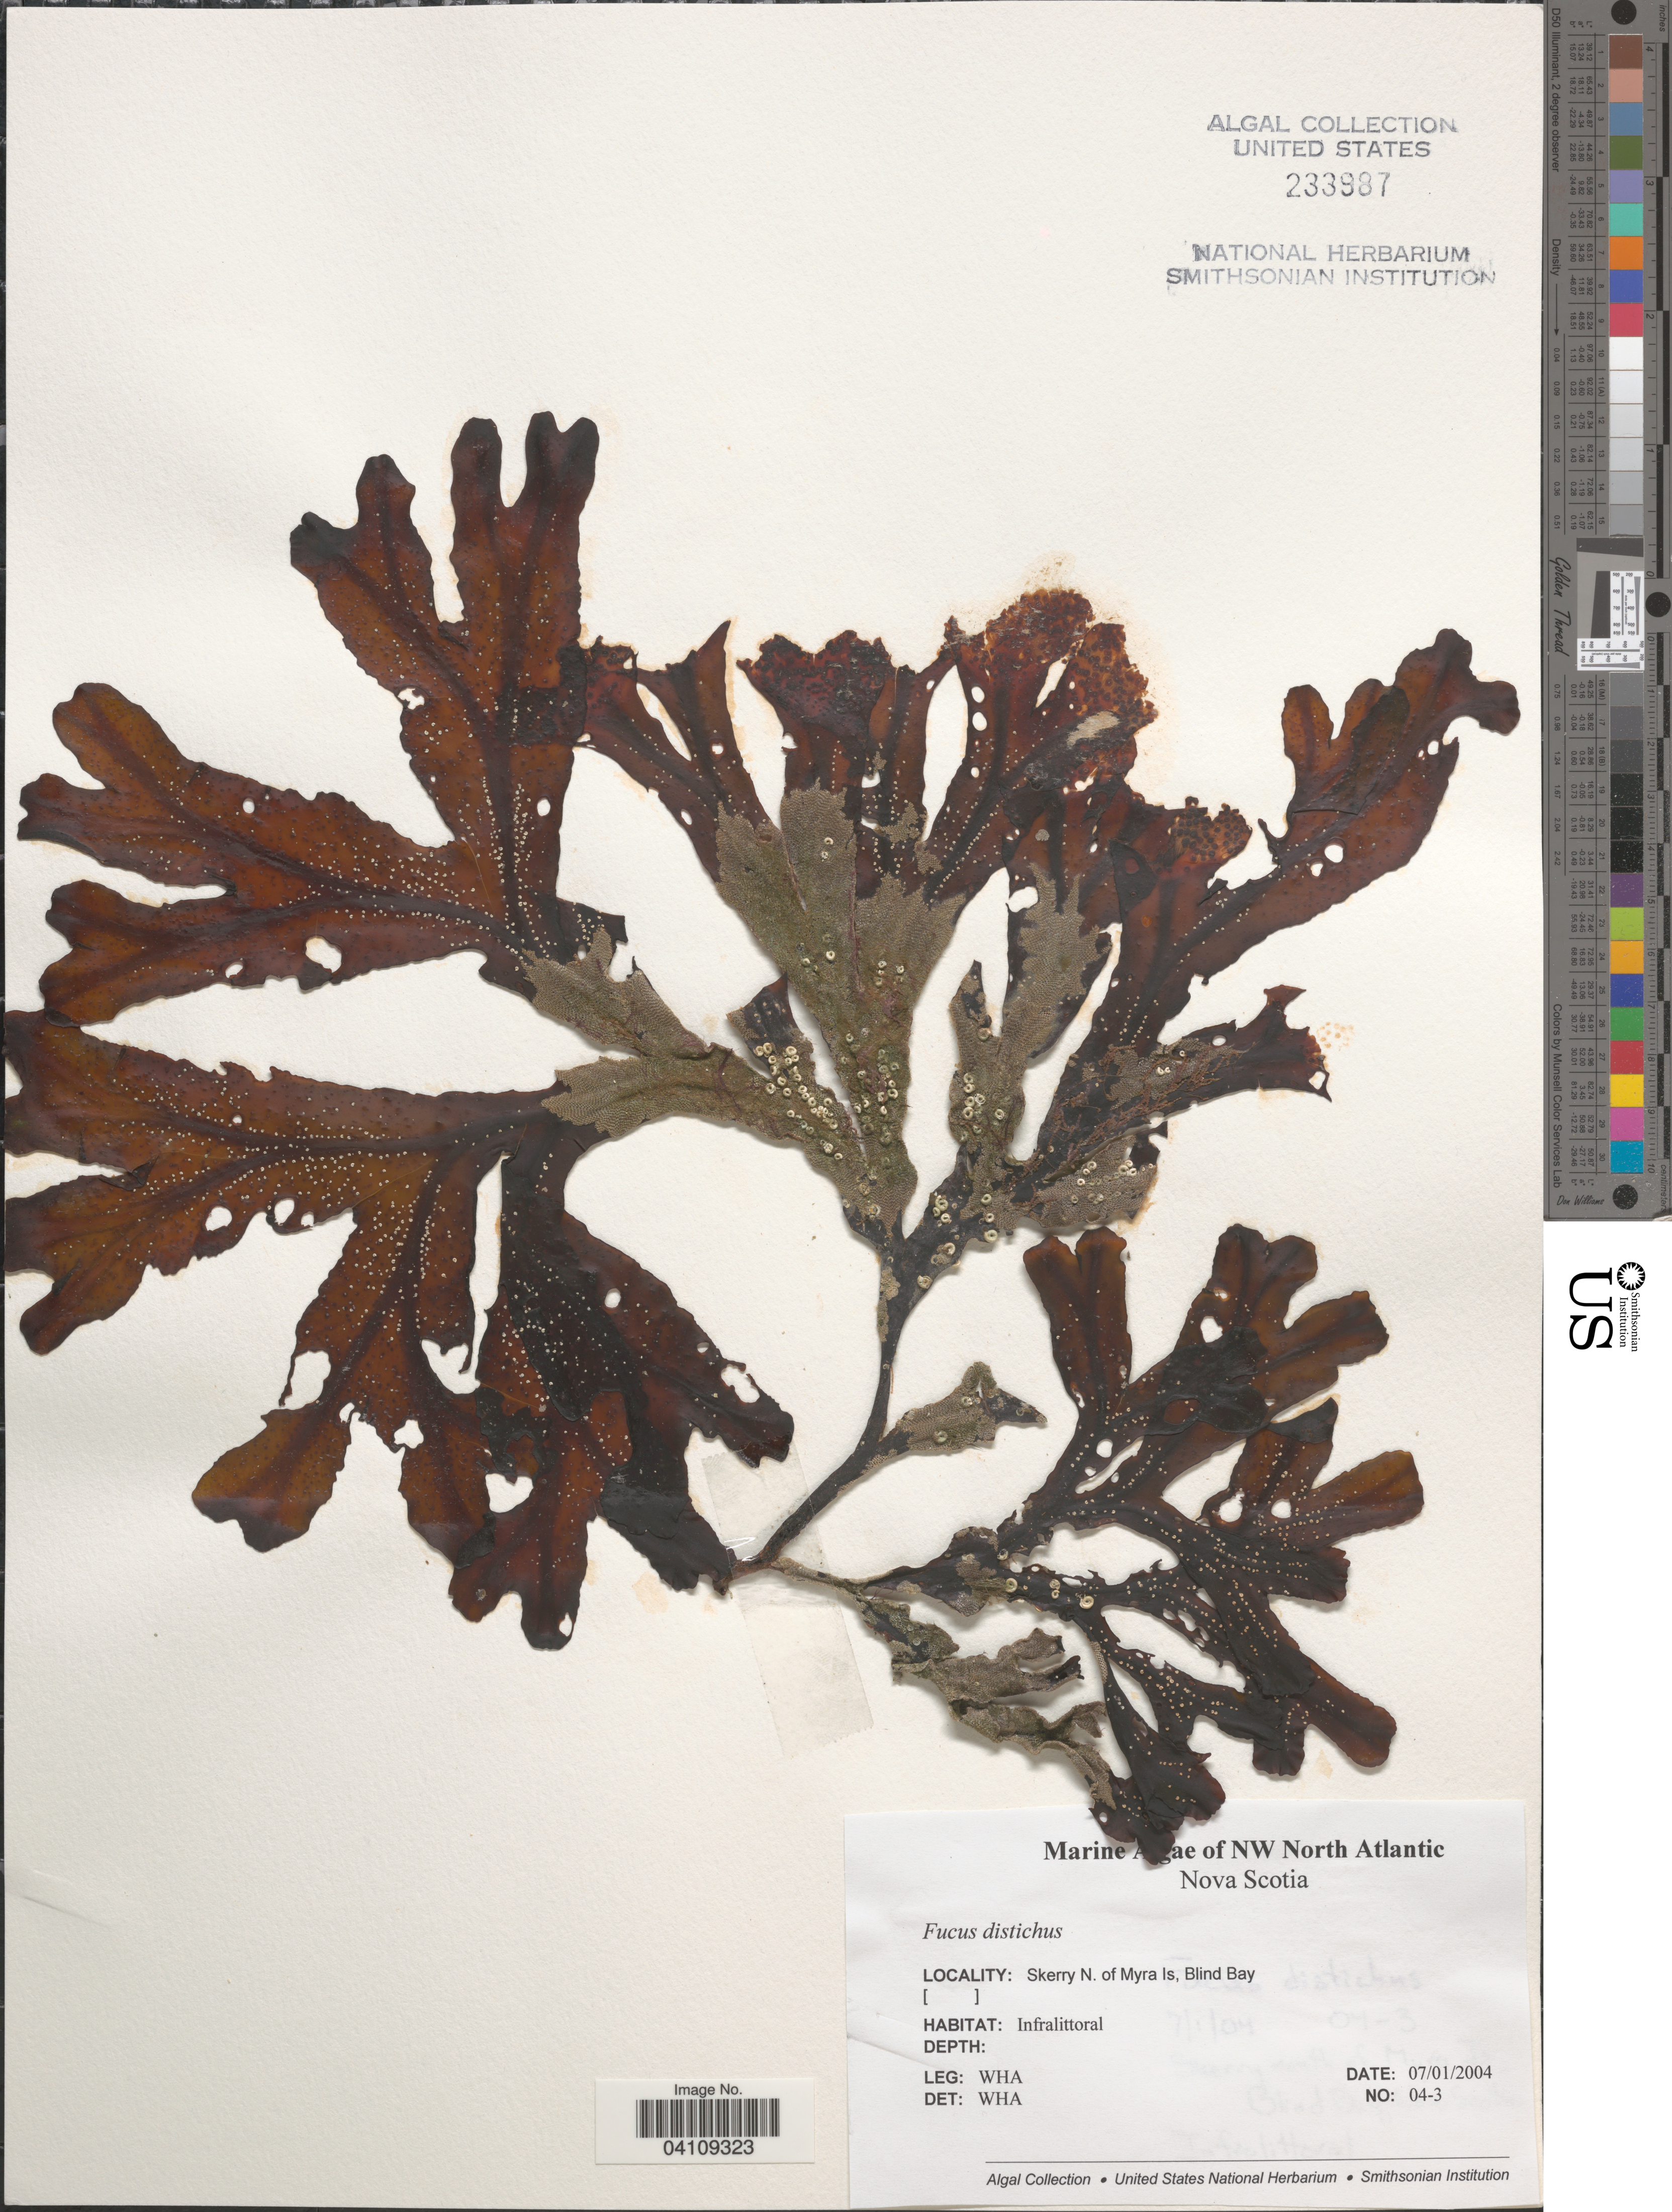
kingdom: Chromista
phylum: Ochrophyta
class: Phaeophyceae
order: Fucales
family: Fucaceae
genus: Fucus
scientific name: Fucus distichus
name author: L.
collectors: W. H. Adey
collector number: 04-3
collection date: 2004-01-07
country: Canada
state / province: Nova Scotia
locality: NW North Atlantic. Skerry N. of Myra Is, Blind Bay.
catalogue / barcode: US 233987